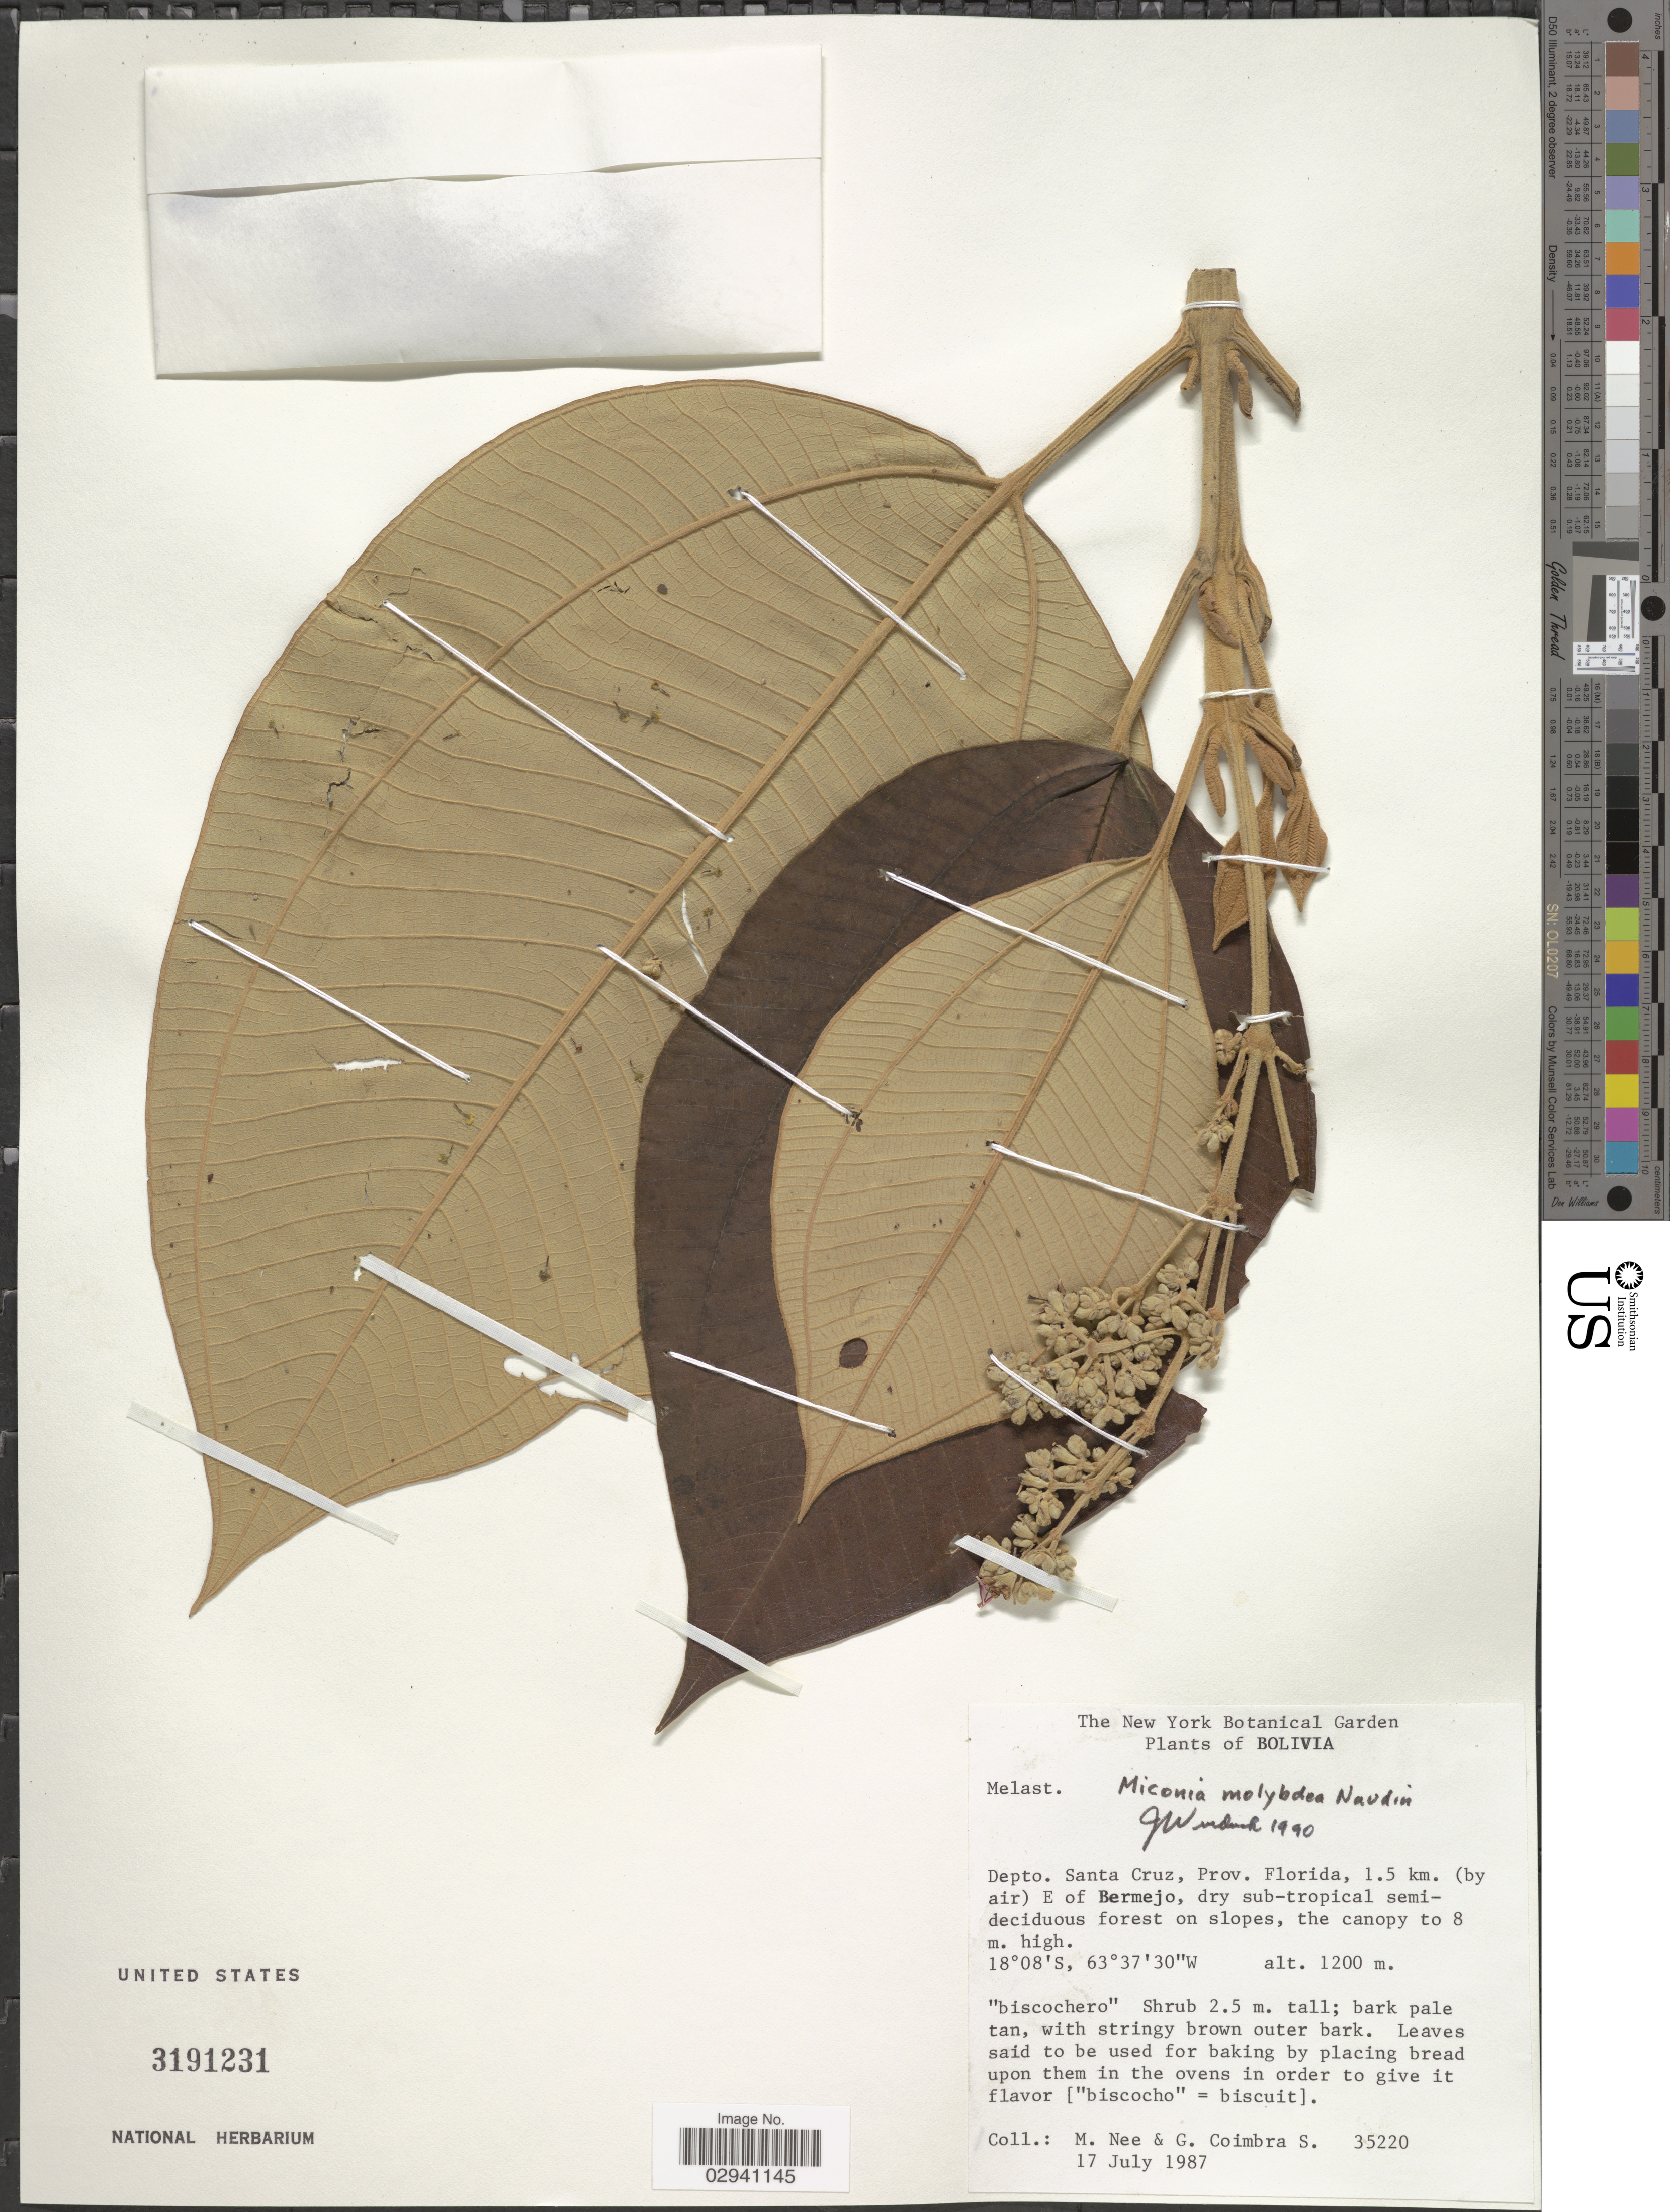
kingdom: Plantae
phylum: Tracheophyta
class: Magnoliopsida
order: Myrtales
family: Melastomataceae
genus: Miconia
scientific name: Miconia molybdea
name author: Naudin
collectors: M. Nee & G. Coimbra S.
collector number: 35220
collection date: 1987-07-17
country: Bolivia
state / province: Santa Cruz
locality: Depto. Santa Cruz, Prov. Florida, 1.5 km. (by air) E of Bermejo.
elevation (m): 1200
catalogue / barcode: US 3191231